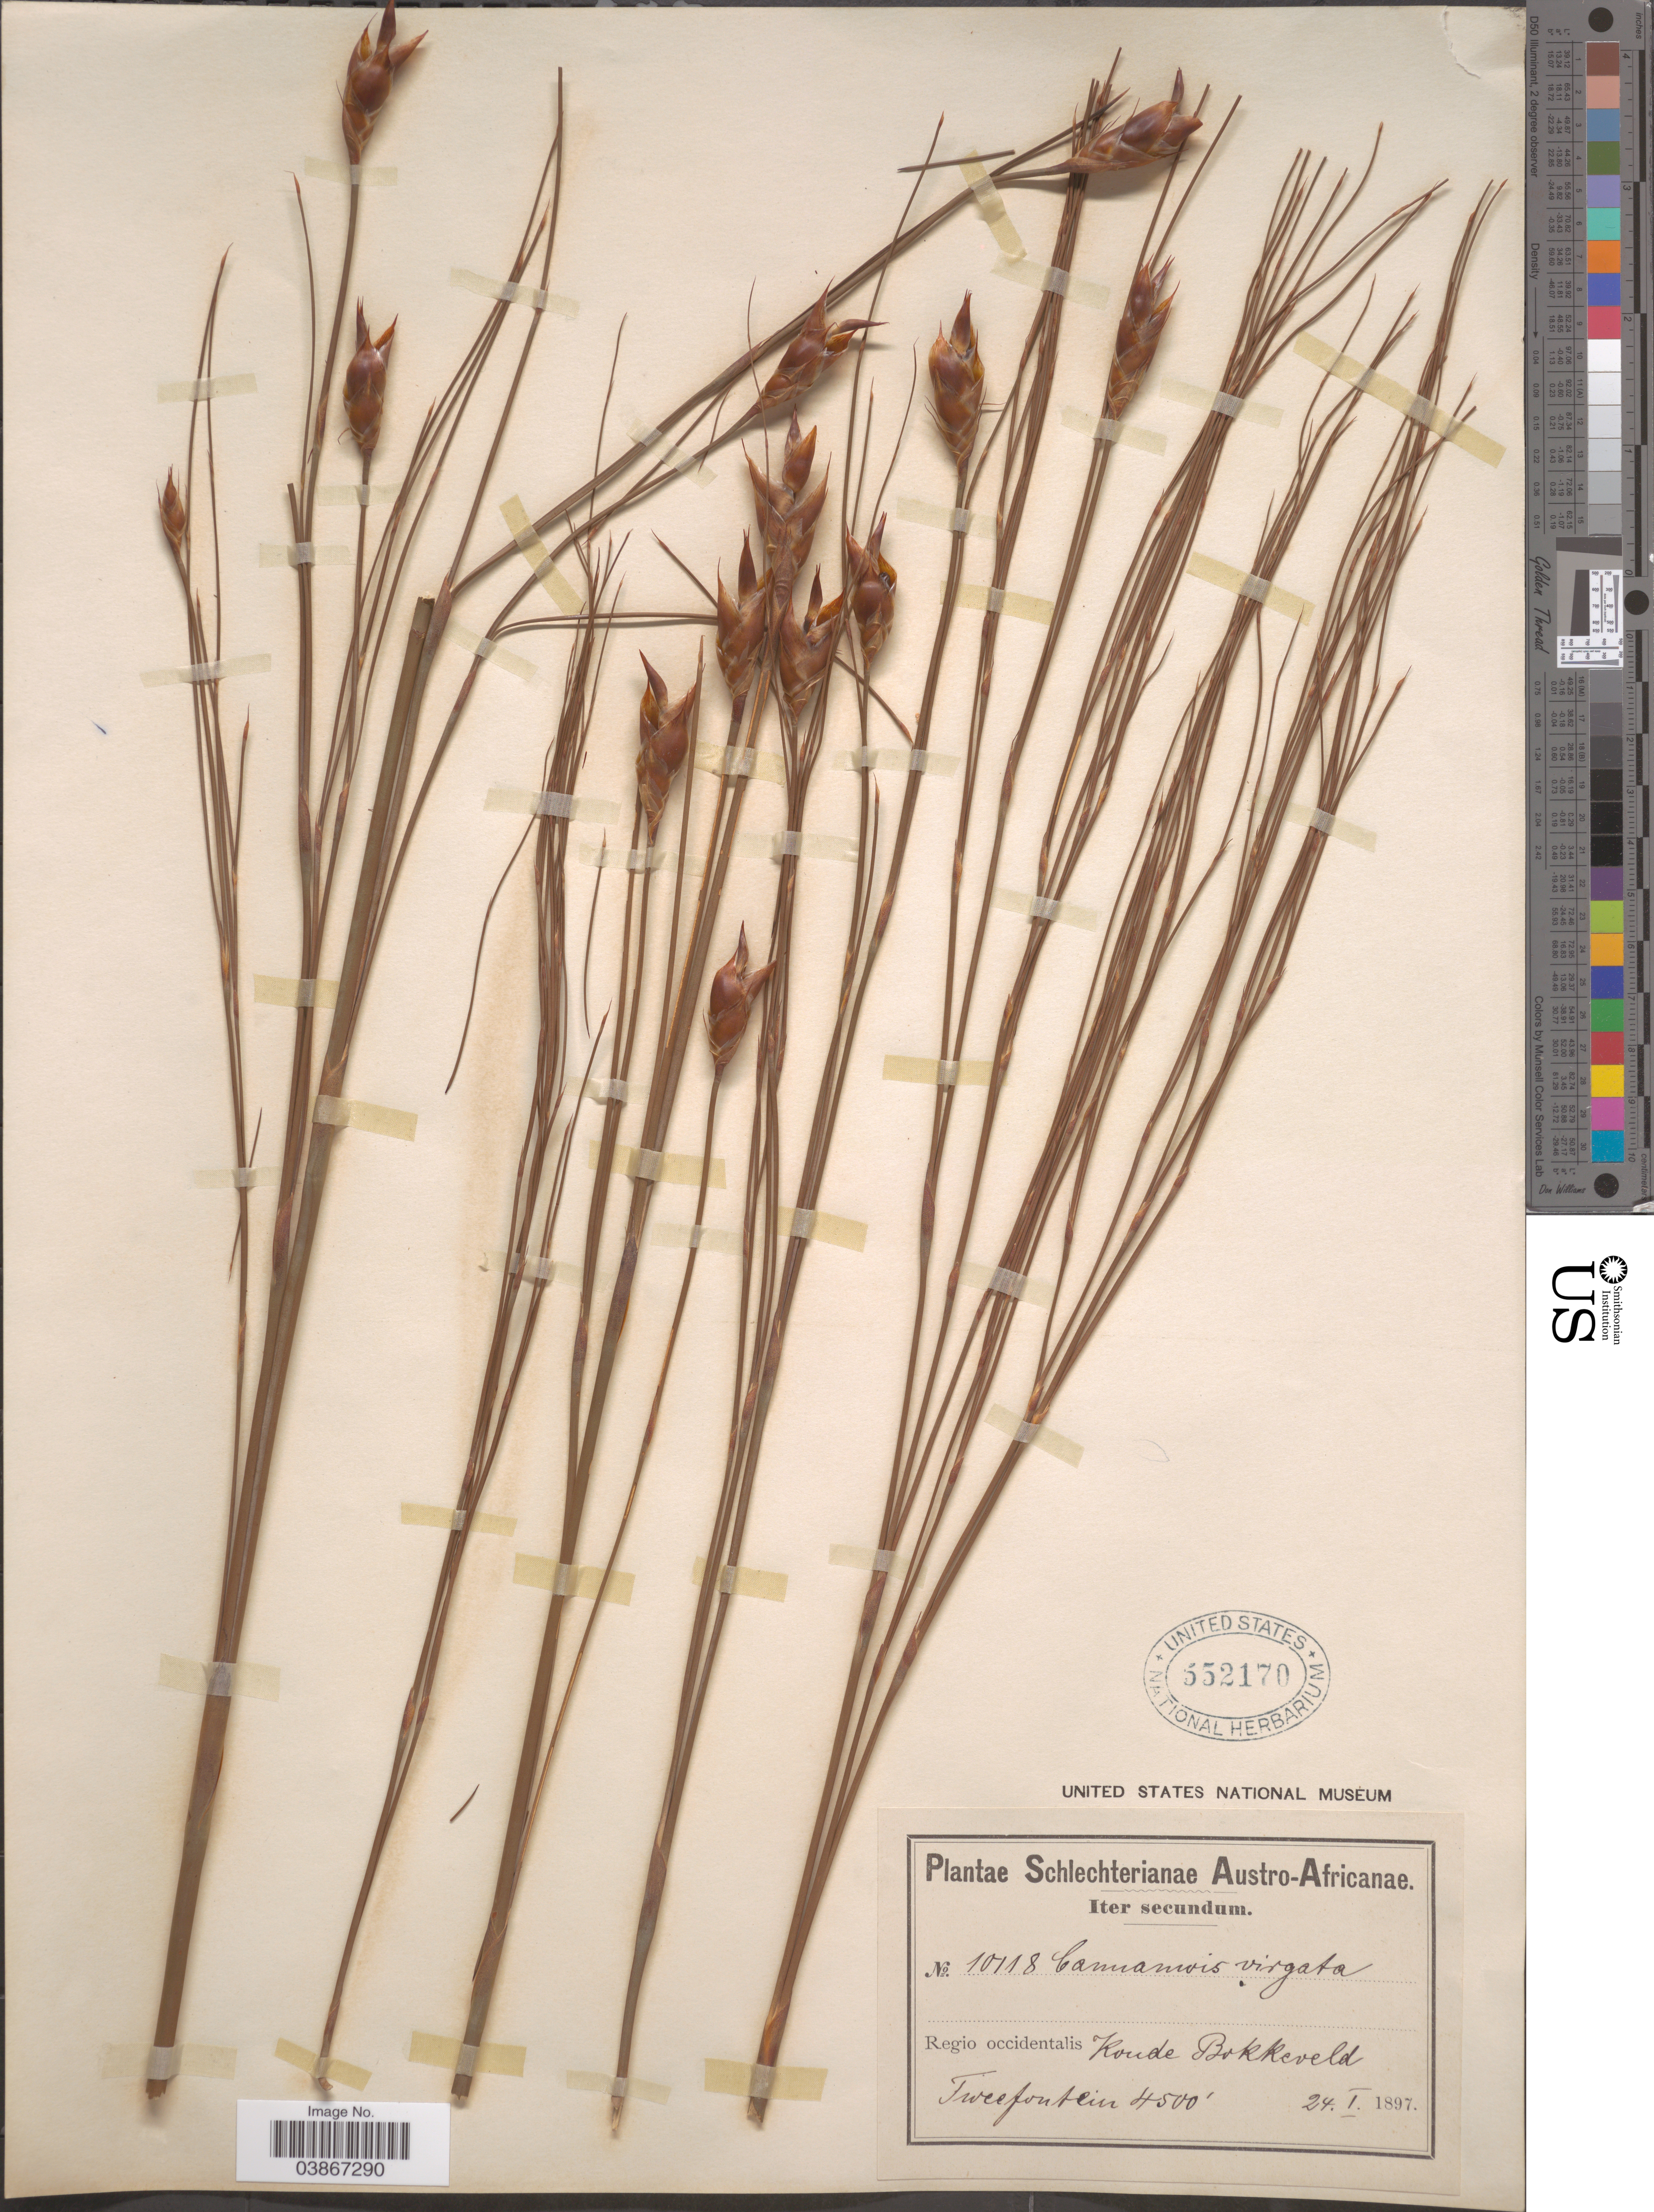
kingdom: Plantae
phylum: Tracheophyta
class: Liliopsida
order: Poales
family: Restionaceae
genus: Cannomois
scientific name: Cannomois virgata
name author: (Rottb.) Steud.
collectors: Schlechter, --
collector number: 10118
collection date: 1897-01-24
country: South Africa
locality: Austro-Africanae. Regio occidentalis: Koude Bokkeveld. Tweefontein.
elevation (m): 1372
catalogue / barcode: US 552170